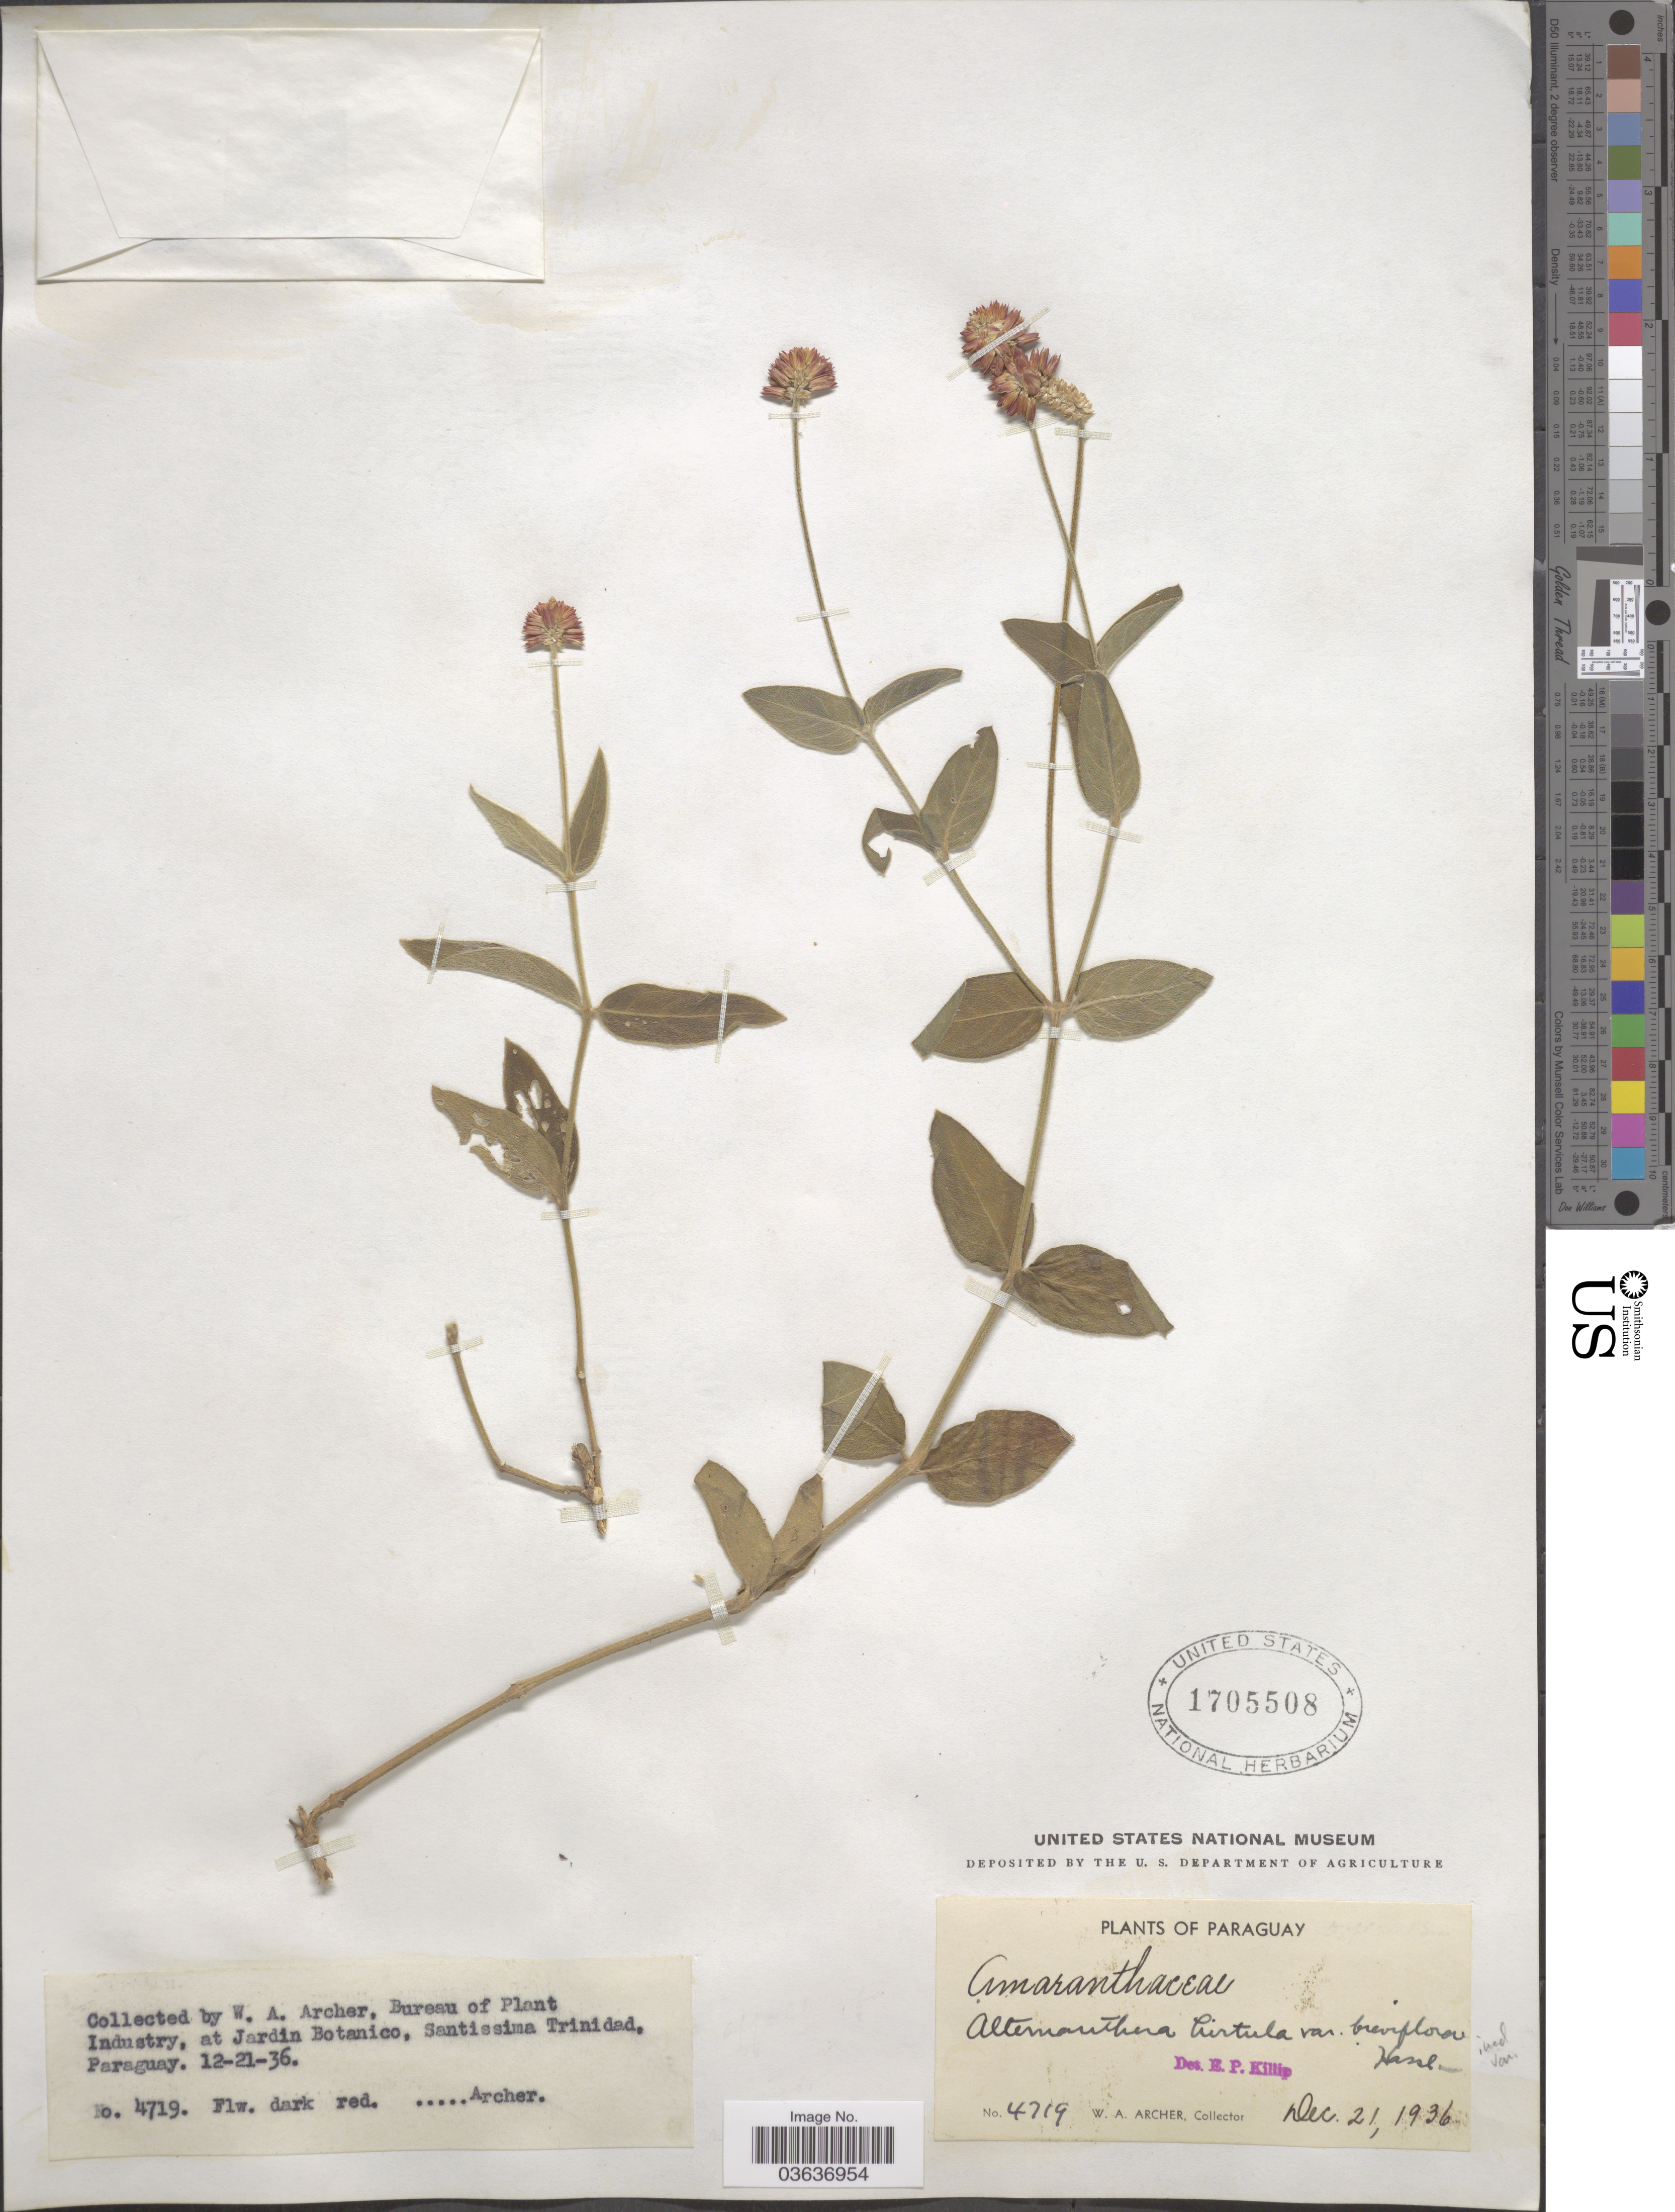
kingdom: Plantae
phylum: Tracheophyta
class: Magnoliopsida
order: Caryophyllales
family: Amaranthaceae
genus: Alternanthera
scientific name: Alternanthera villosa var. cinnabarina (Chodat) Mears comb. nov. ined.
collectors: W. Archer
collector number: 4719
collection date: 1936-12-21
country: Paraguay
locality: Bureau of Plant Industry, at Jardin Botanico, Santissima Trinidad.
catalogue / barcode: US 1705508